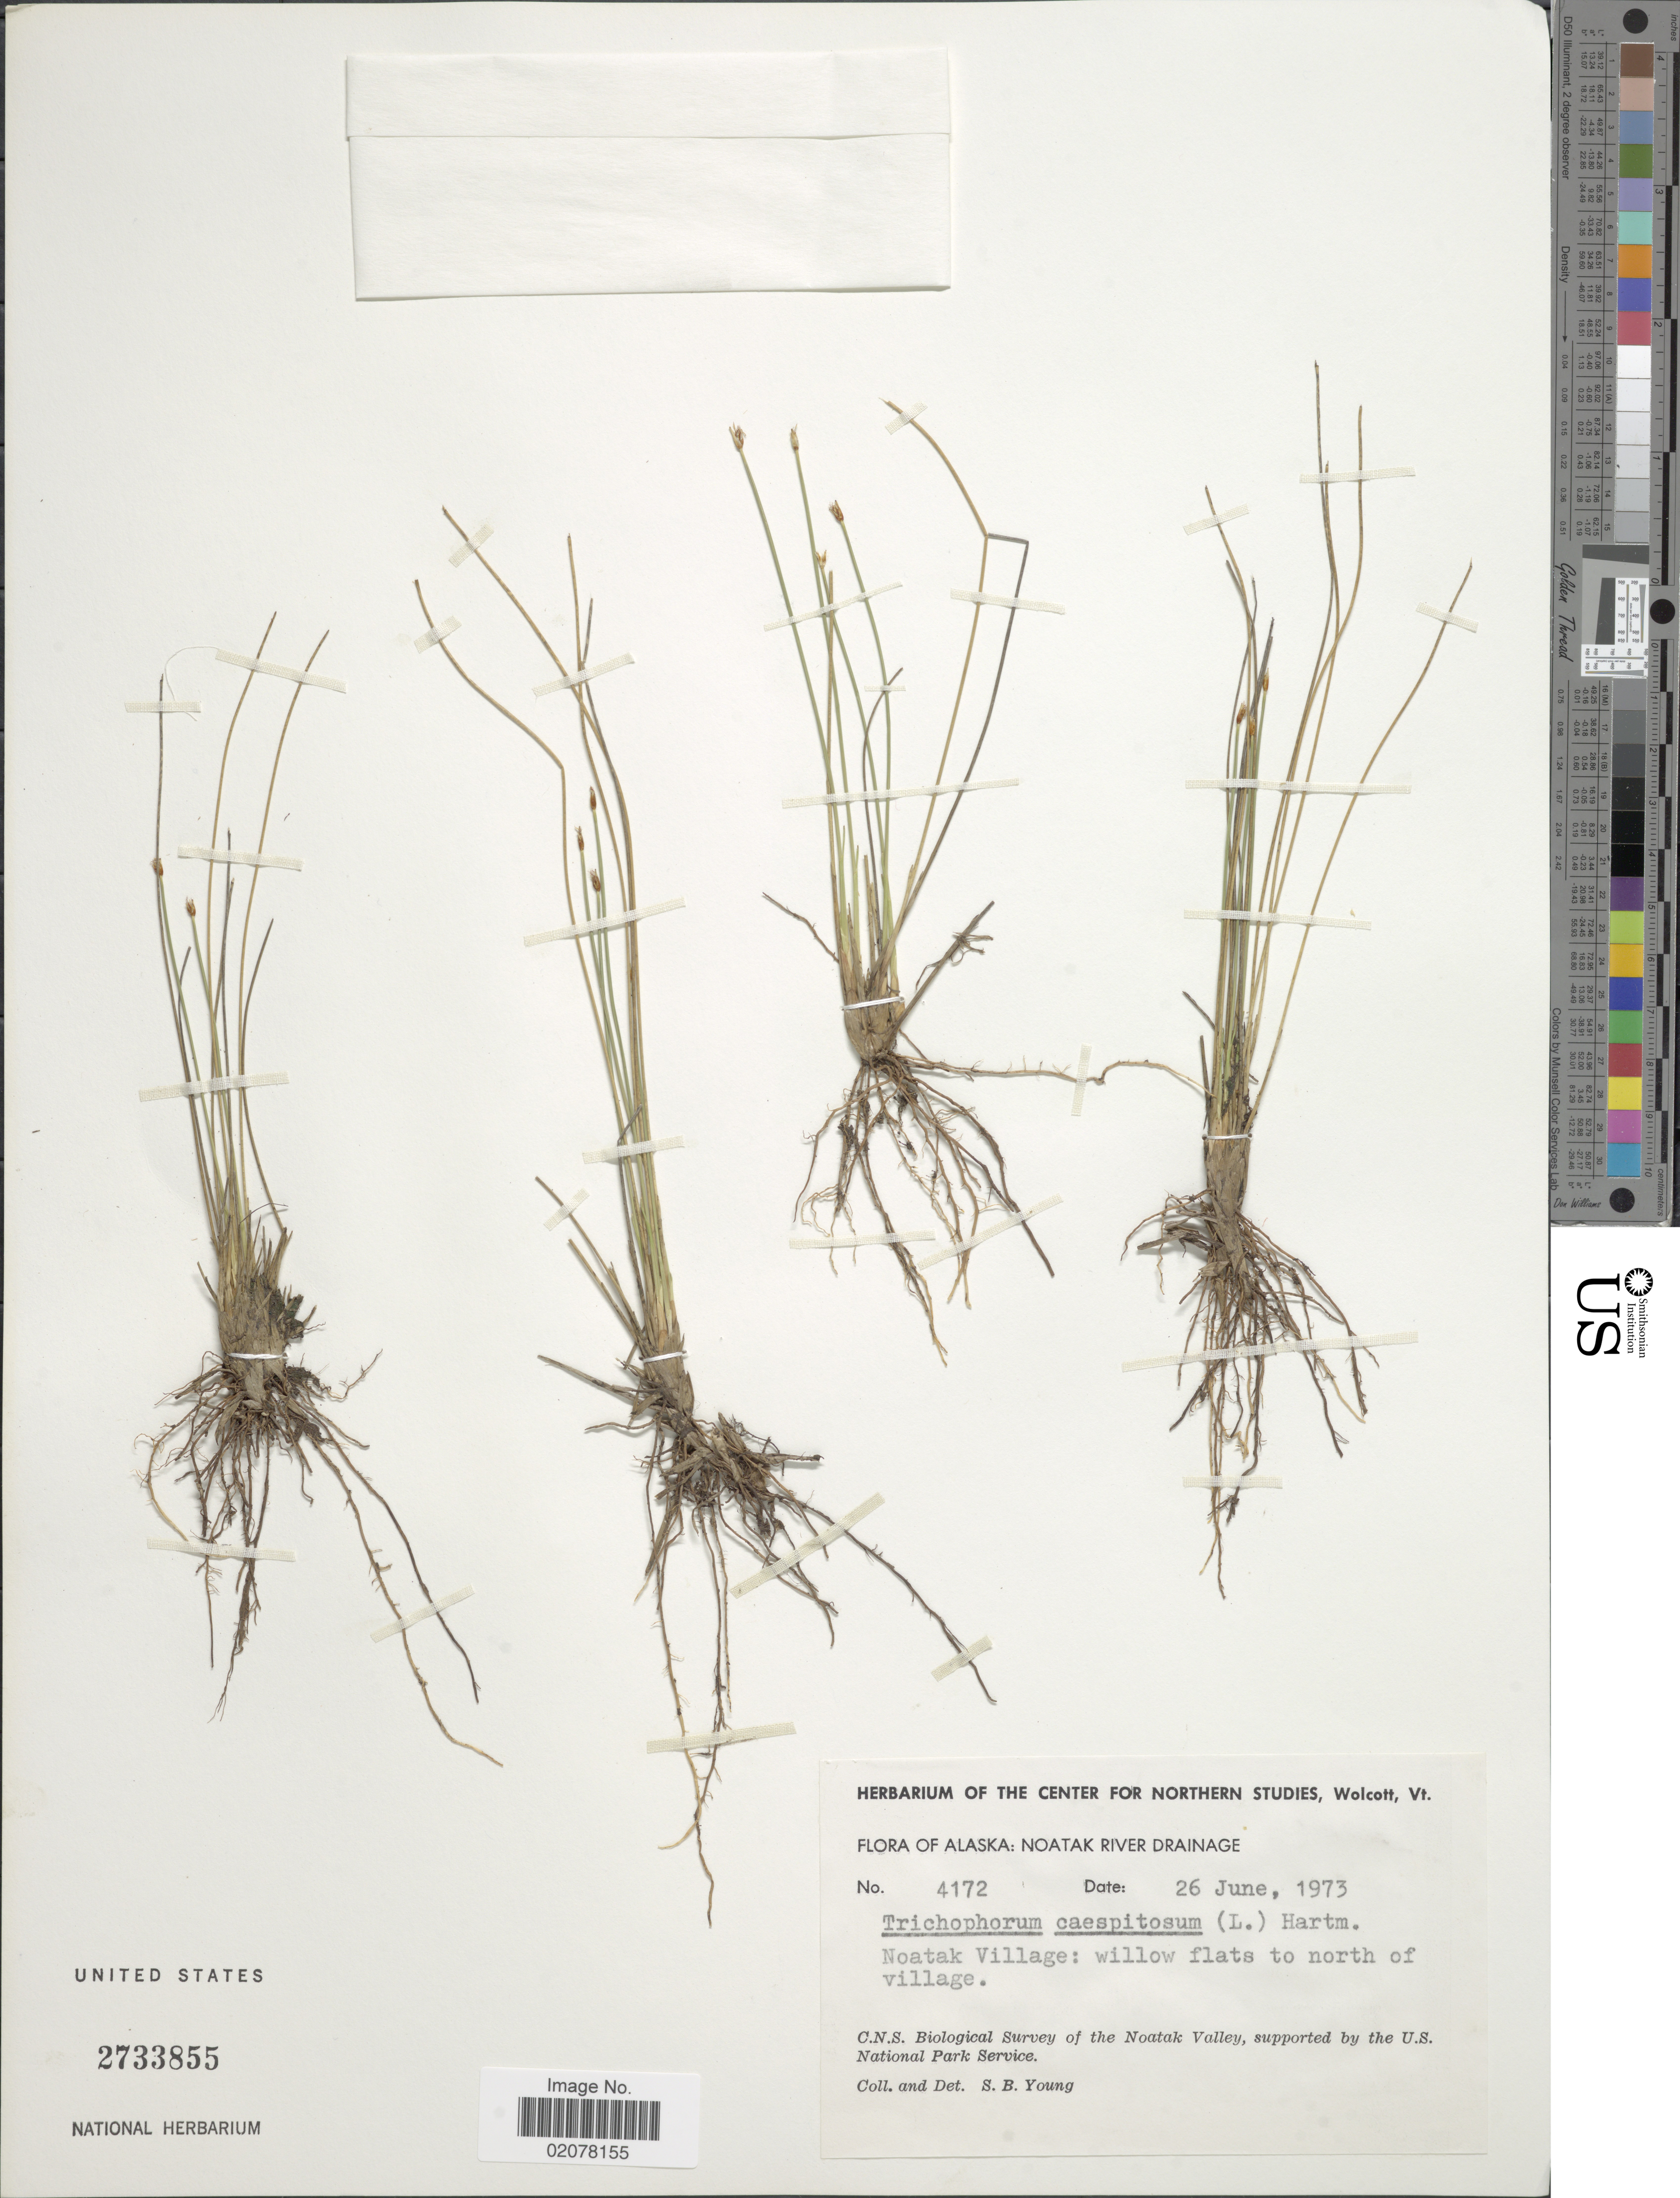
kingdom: Plantae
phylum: Tracheophyta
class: Liliopsida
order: Poales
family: Cyperaceae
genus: Trichophorum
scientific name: Trichophorum cespitosum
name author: (L.) Hartm.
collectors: S. Young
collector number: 4172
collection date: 1973-06-26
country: United States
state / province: Alaska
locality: Noatak River Drainage, Noatak Village: willow flats to north of village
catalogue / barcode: US 2733855